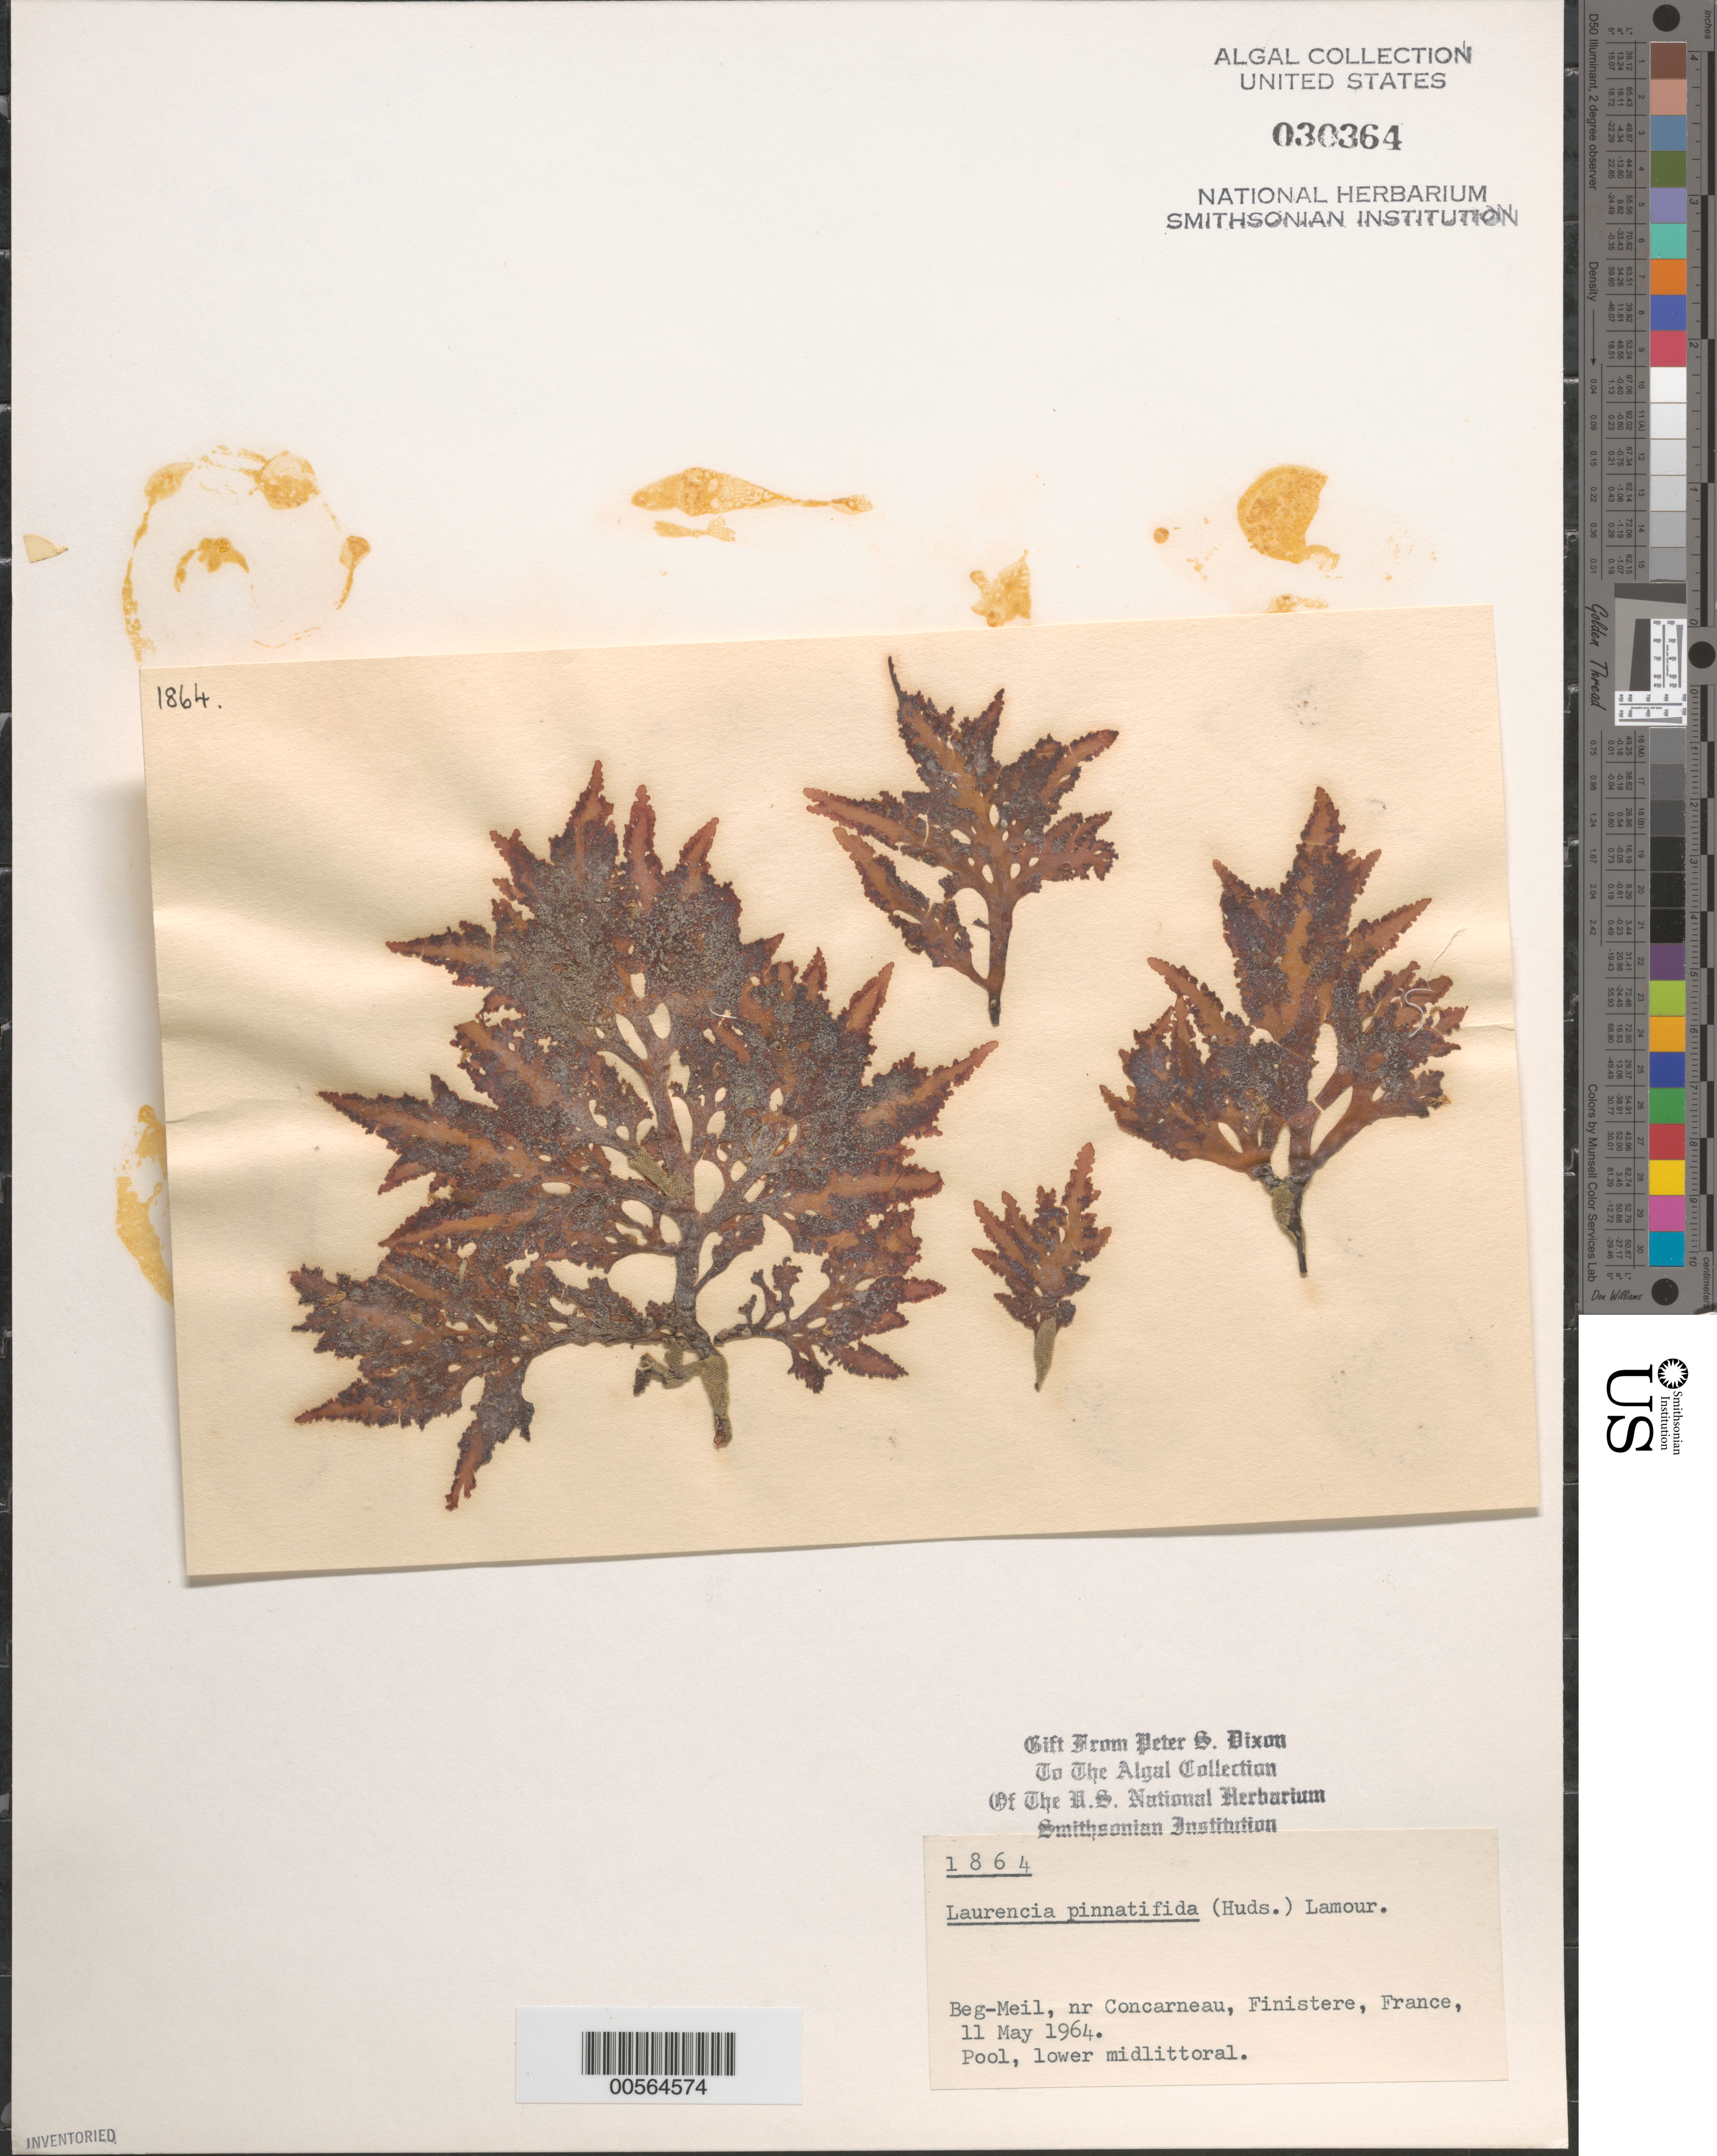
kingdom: Plantae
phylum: Rhodophyta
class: Florideophyceae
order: Ceramiales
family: Rhodomelaceae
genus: Osmundea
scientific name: Osmundea pinnatifida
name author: (Huds.) Stackh.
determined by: Algae name updating Project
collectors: P. S. Dixon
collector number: PSD 1864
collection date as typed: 11 May 1964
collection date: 1964-05-11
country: France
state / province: Bretagne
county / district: Finistère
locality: Beg-meil, near concarneau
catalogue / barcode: US 30364